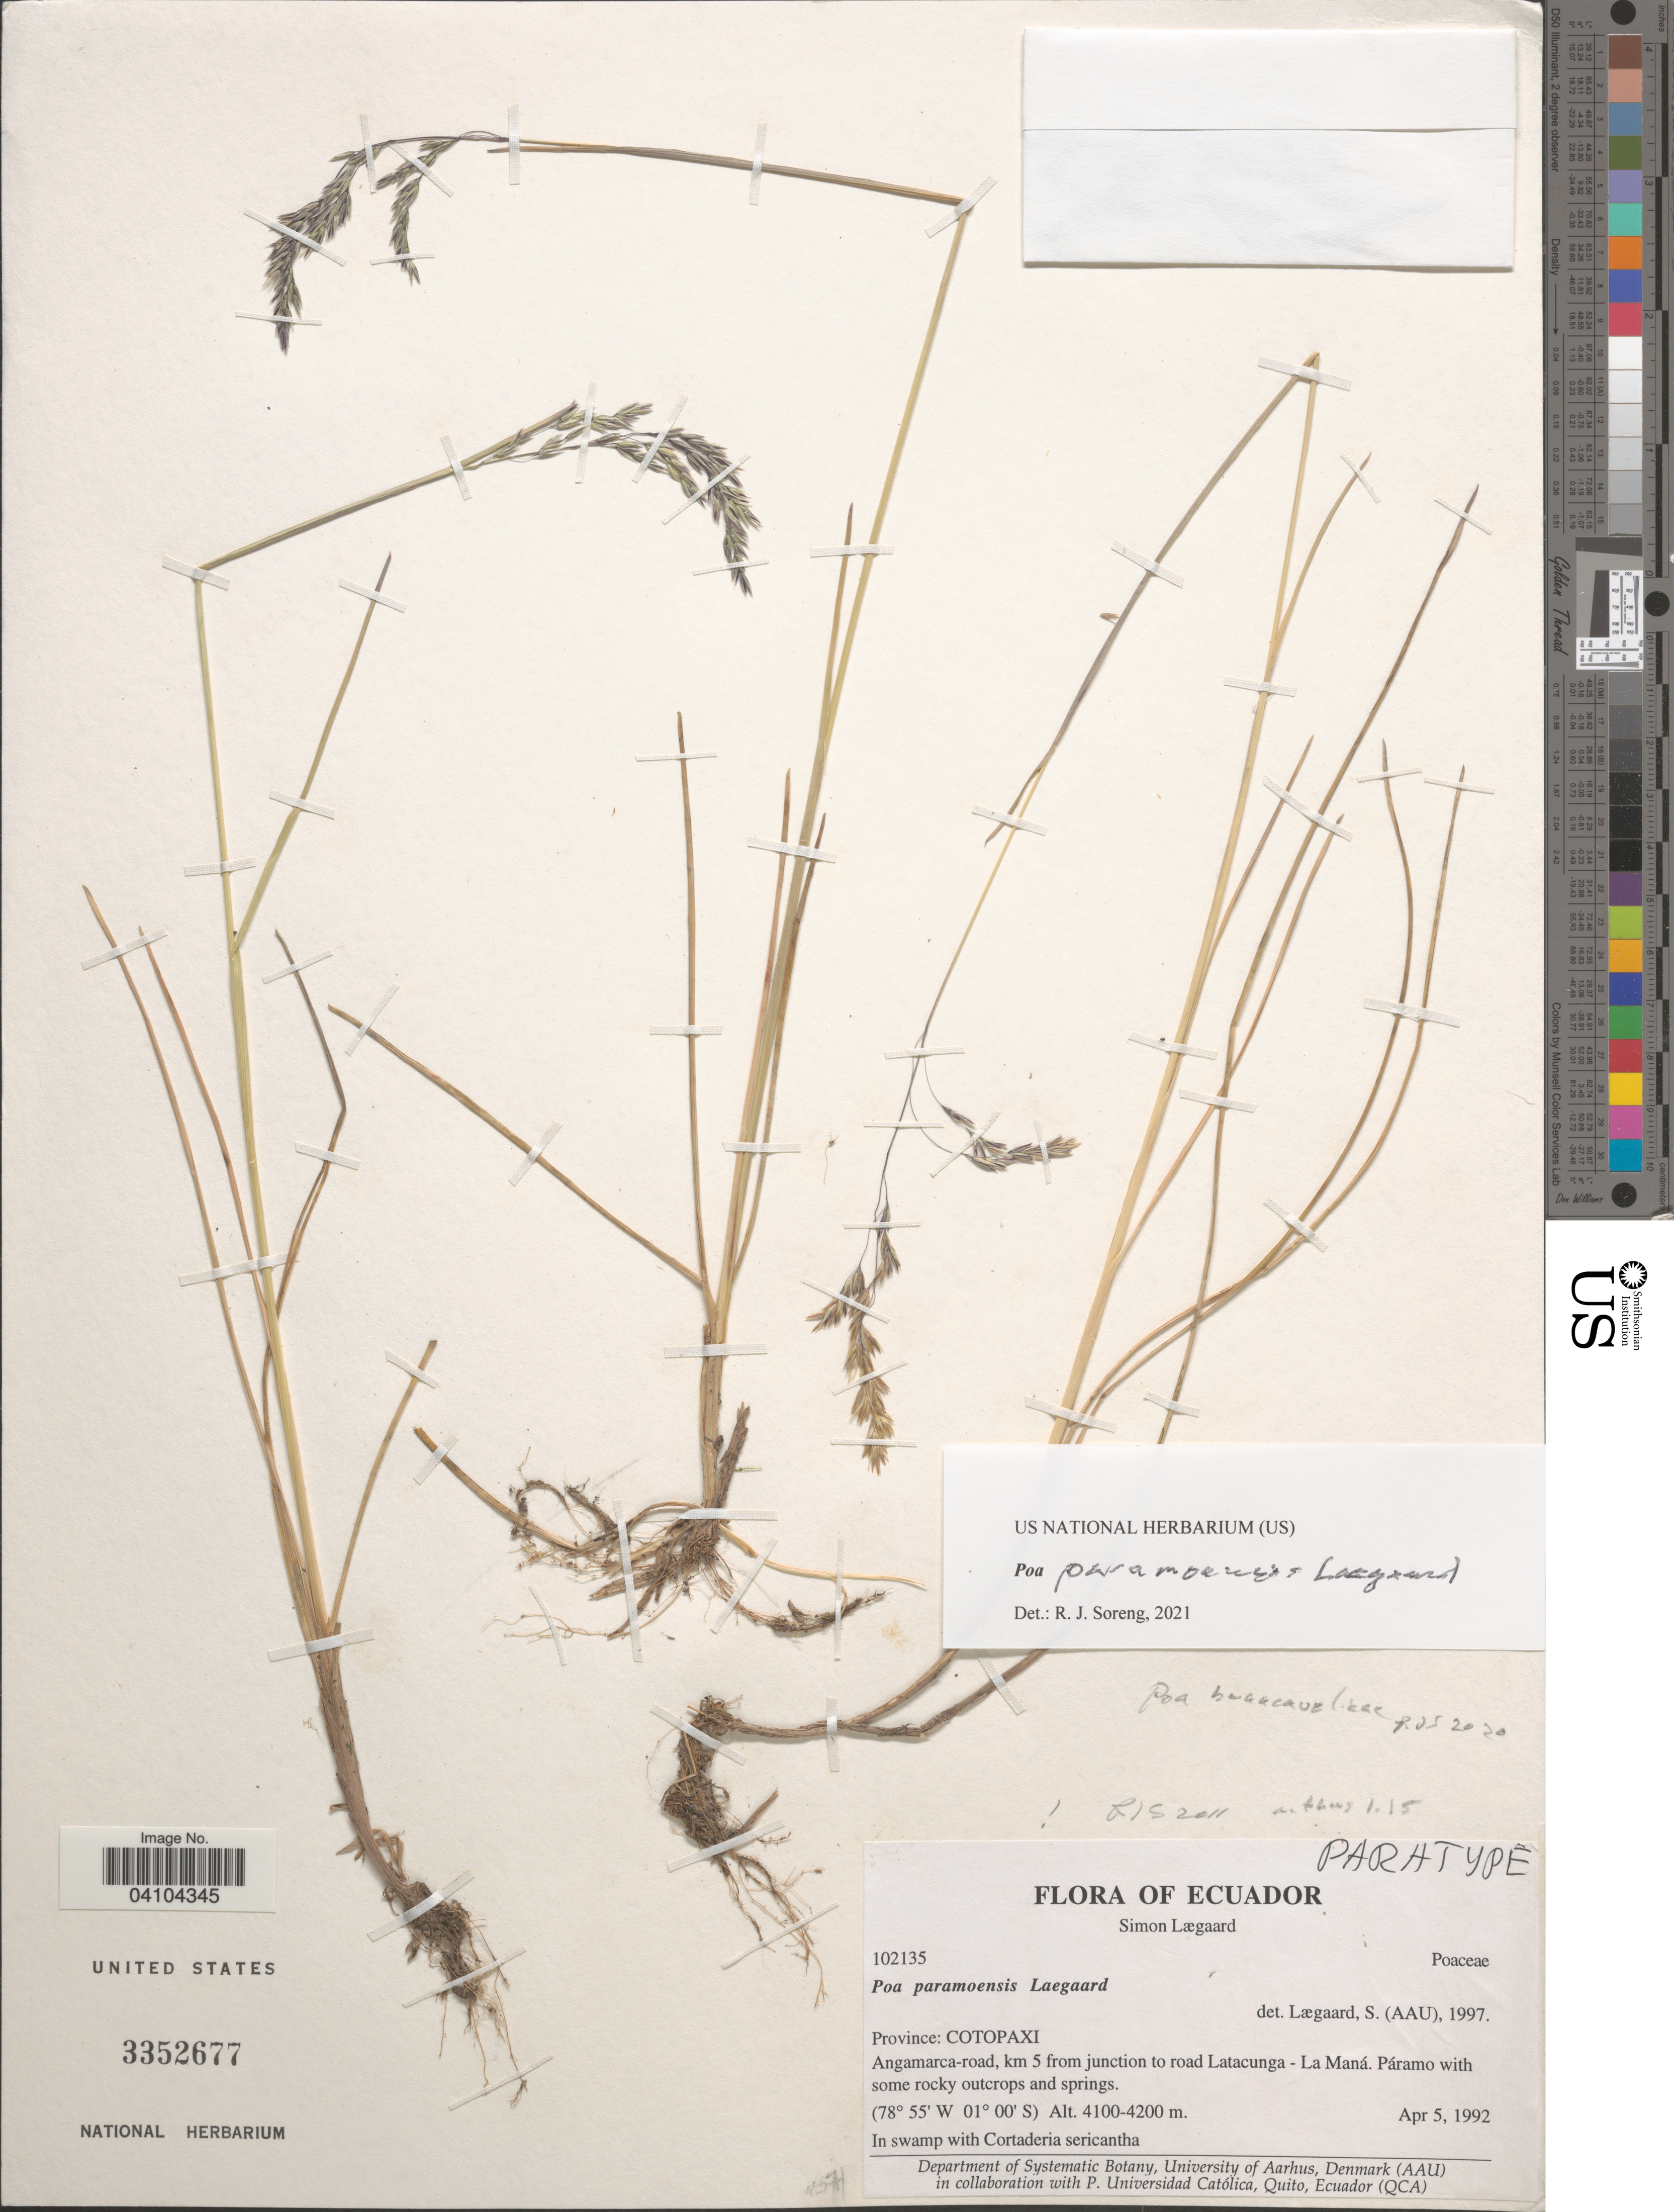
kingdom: Plantae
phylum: Tracheophyta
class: Liliopsida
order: Poales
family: Poaceae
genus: Poa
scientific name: Poa paramoensis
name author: Lægaard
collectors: S. Lægaard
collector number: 102135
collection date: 1992-04-05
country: Ecuador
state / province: Cotopaxi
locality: Angamarca-road, km 5 from junction to road Latacunga - La Maná.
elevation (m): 4100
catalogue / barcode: US 3352677